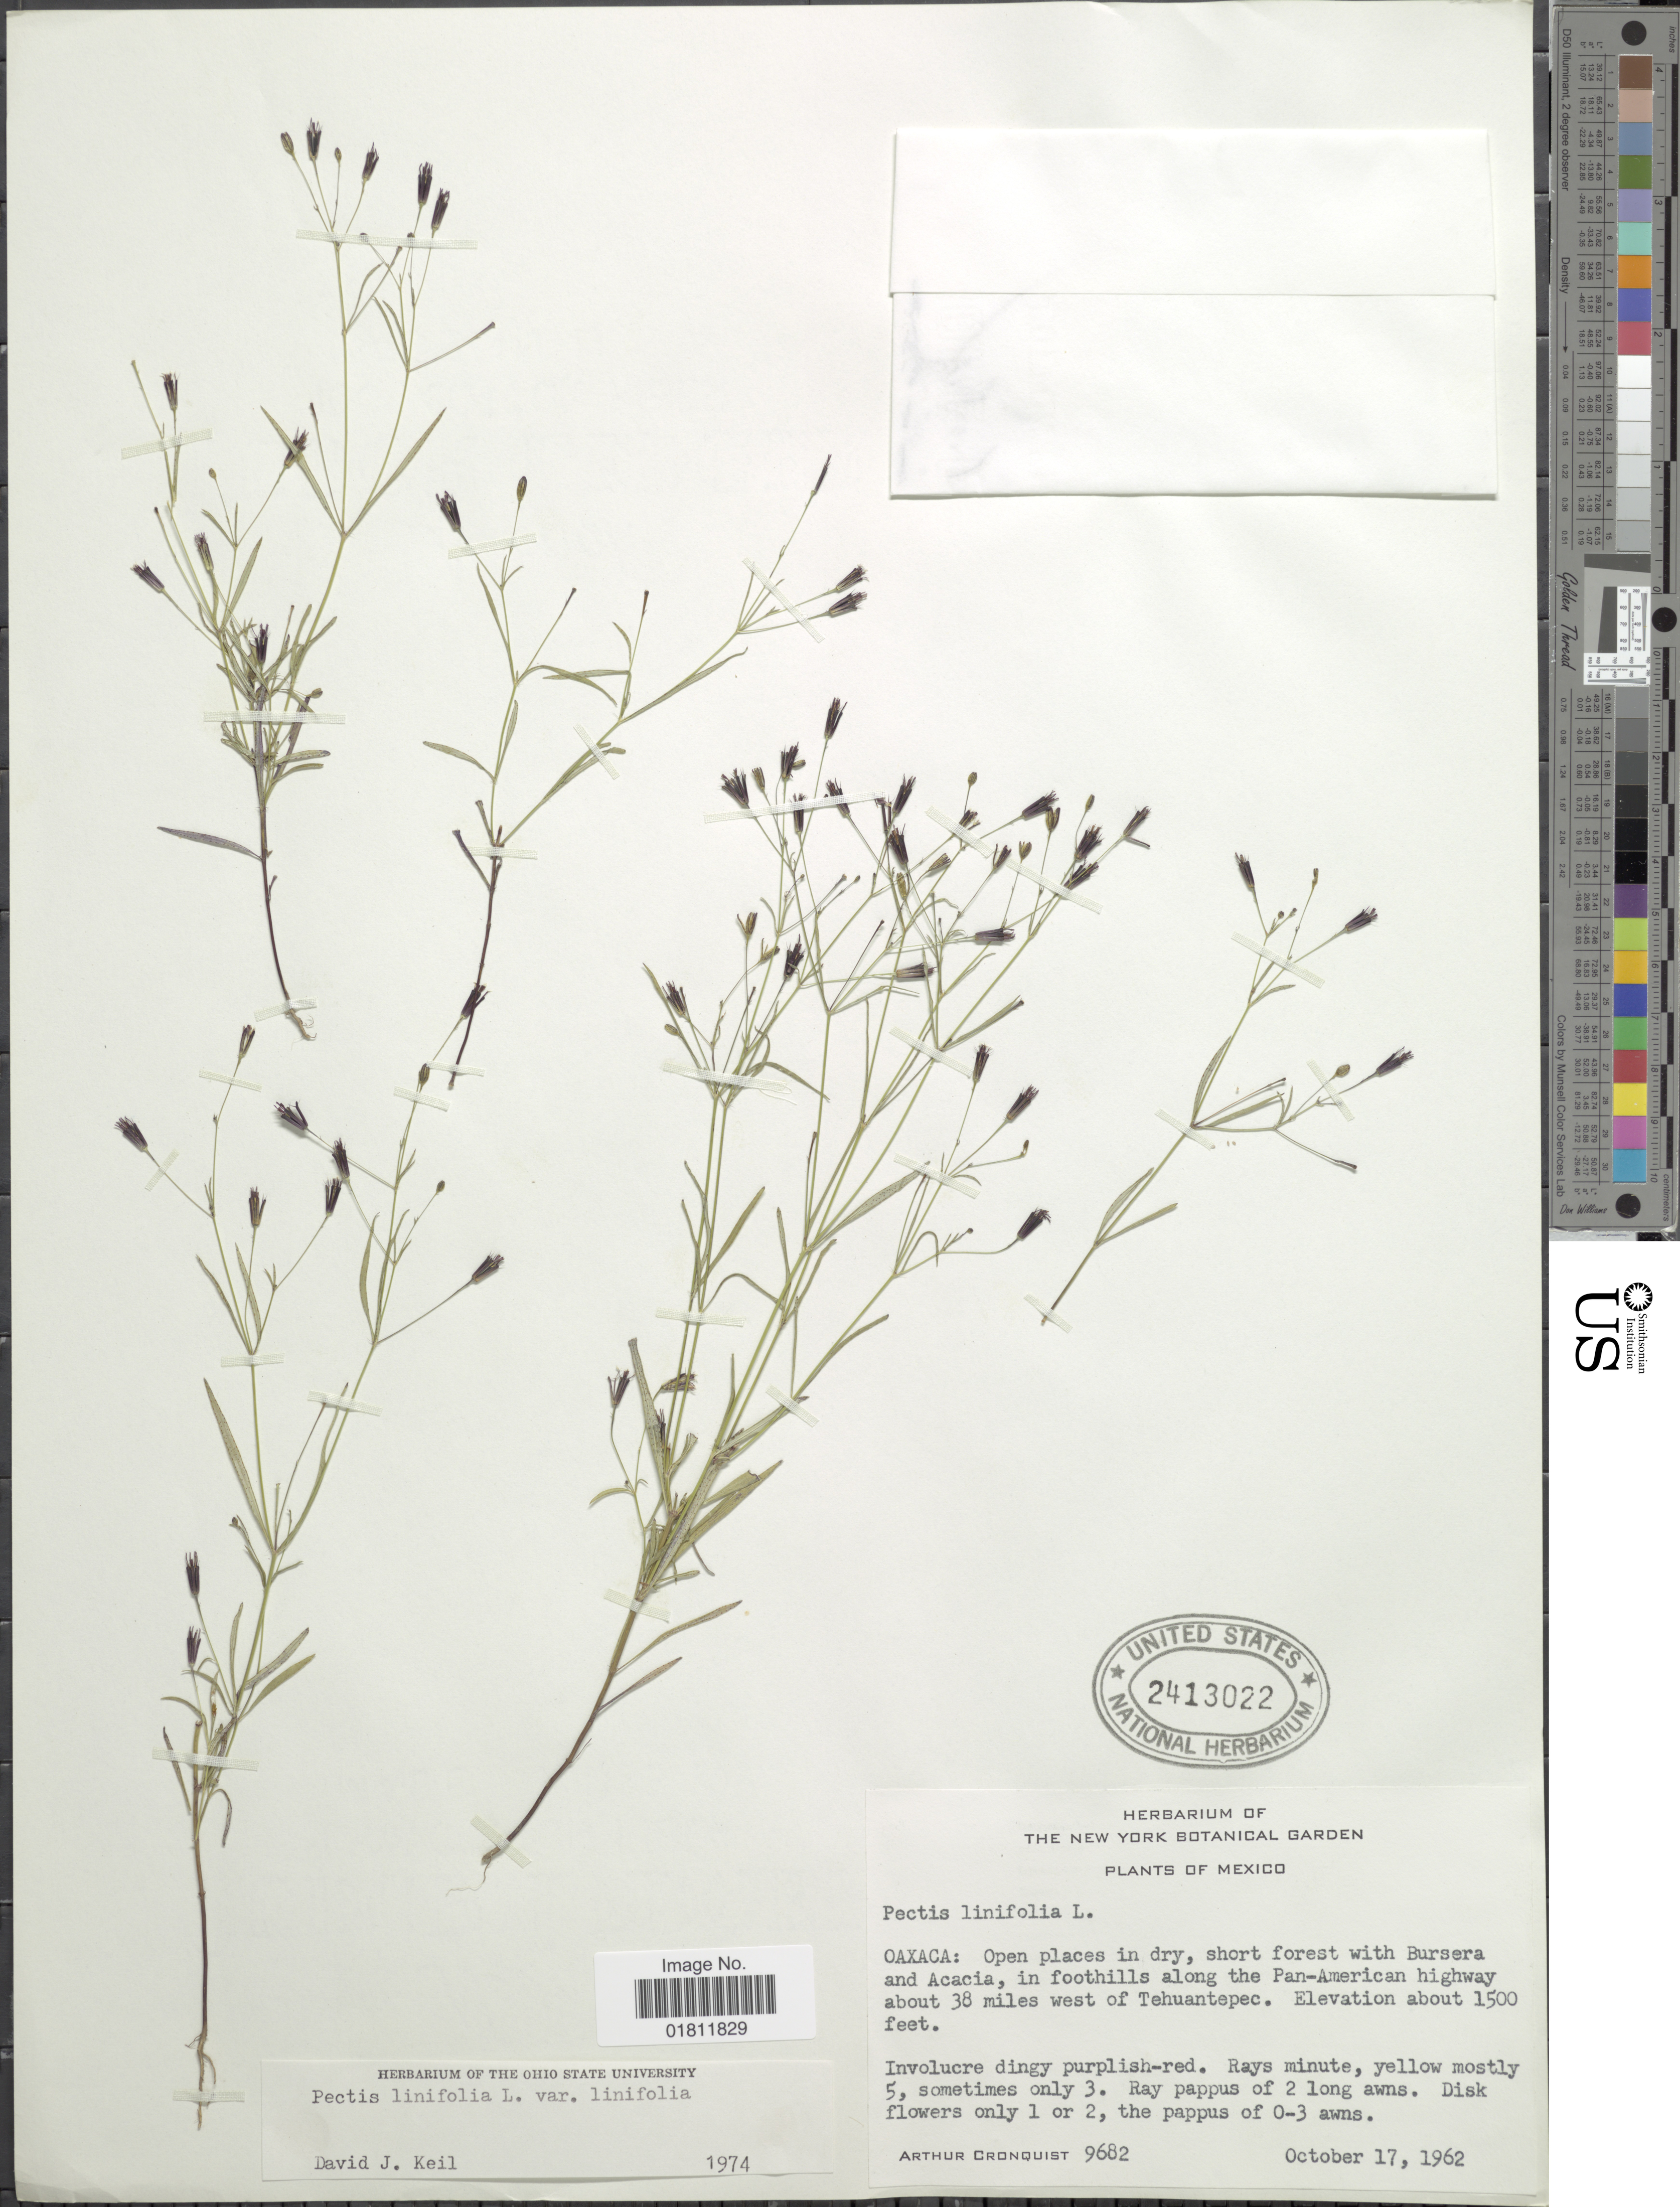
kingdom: Plantae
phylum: Tracheophyta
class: Magnoliopsida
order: Asterales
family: Asteraceae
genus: Pectis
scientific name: Pectis linifolia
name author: L.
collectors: A. J. Cronquist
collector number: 9682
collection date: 1962-10-17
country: Mexico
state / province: Oaxaca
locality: Oaxaca: in foothills along the Pan-American highway about 38 miles west of Tehuantepec.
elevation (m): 457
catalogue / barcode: US 2413022